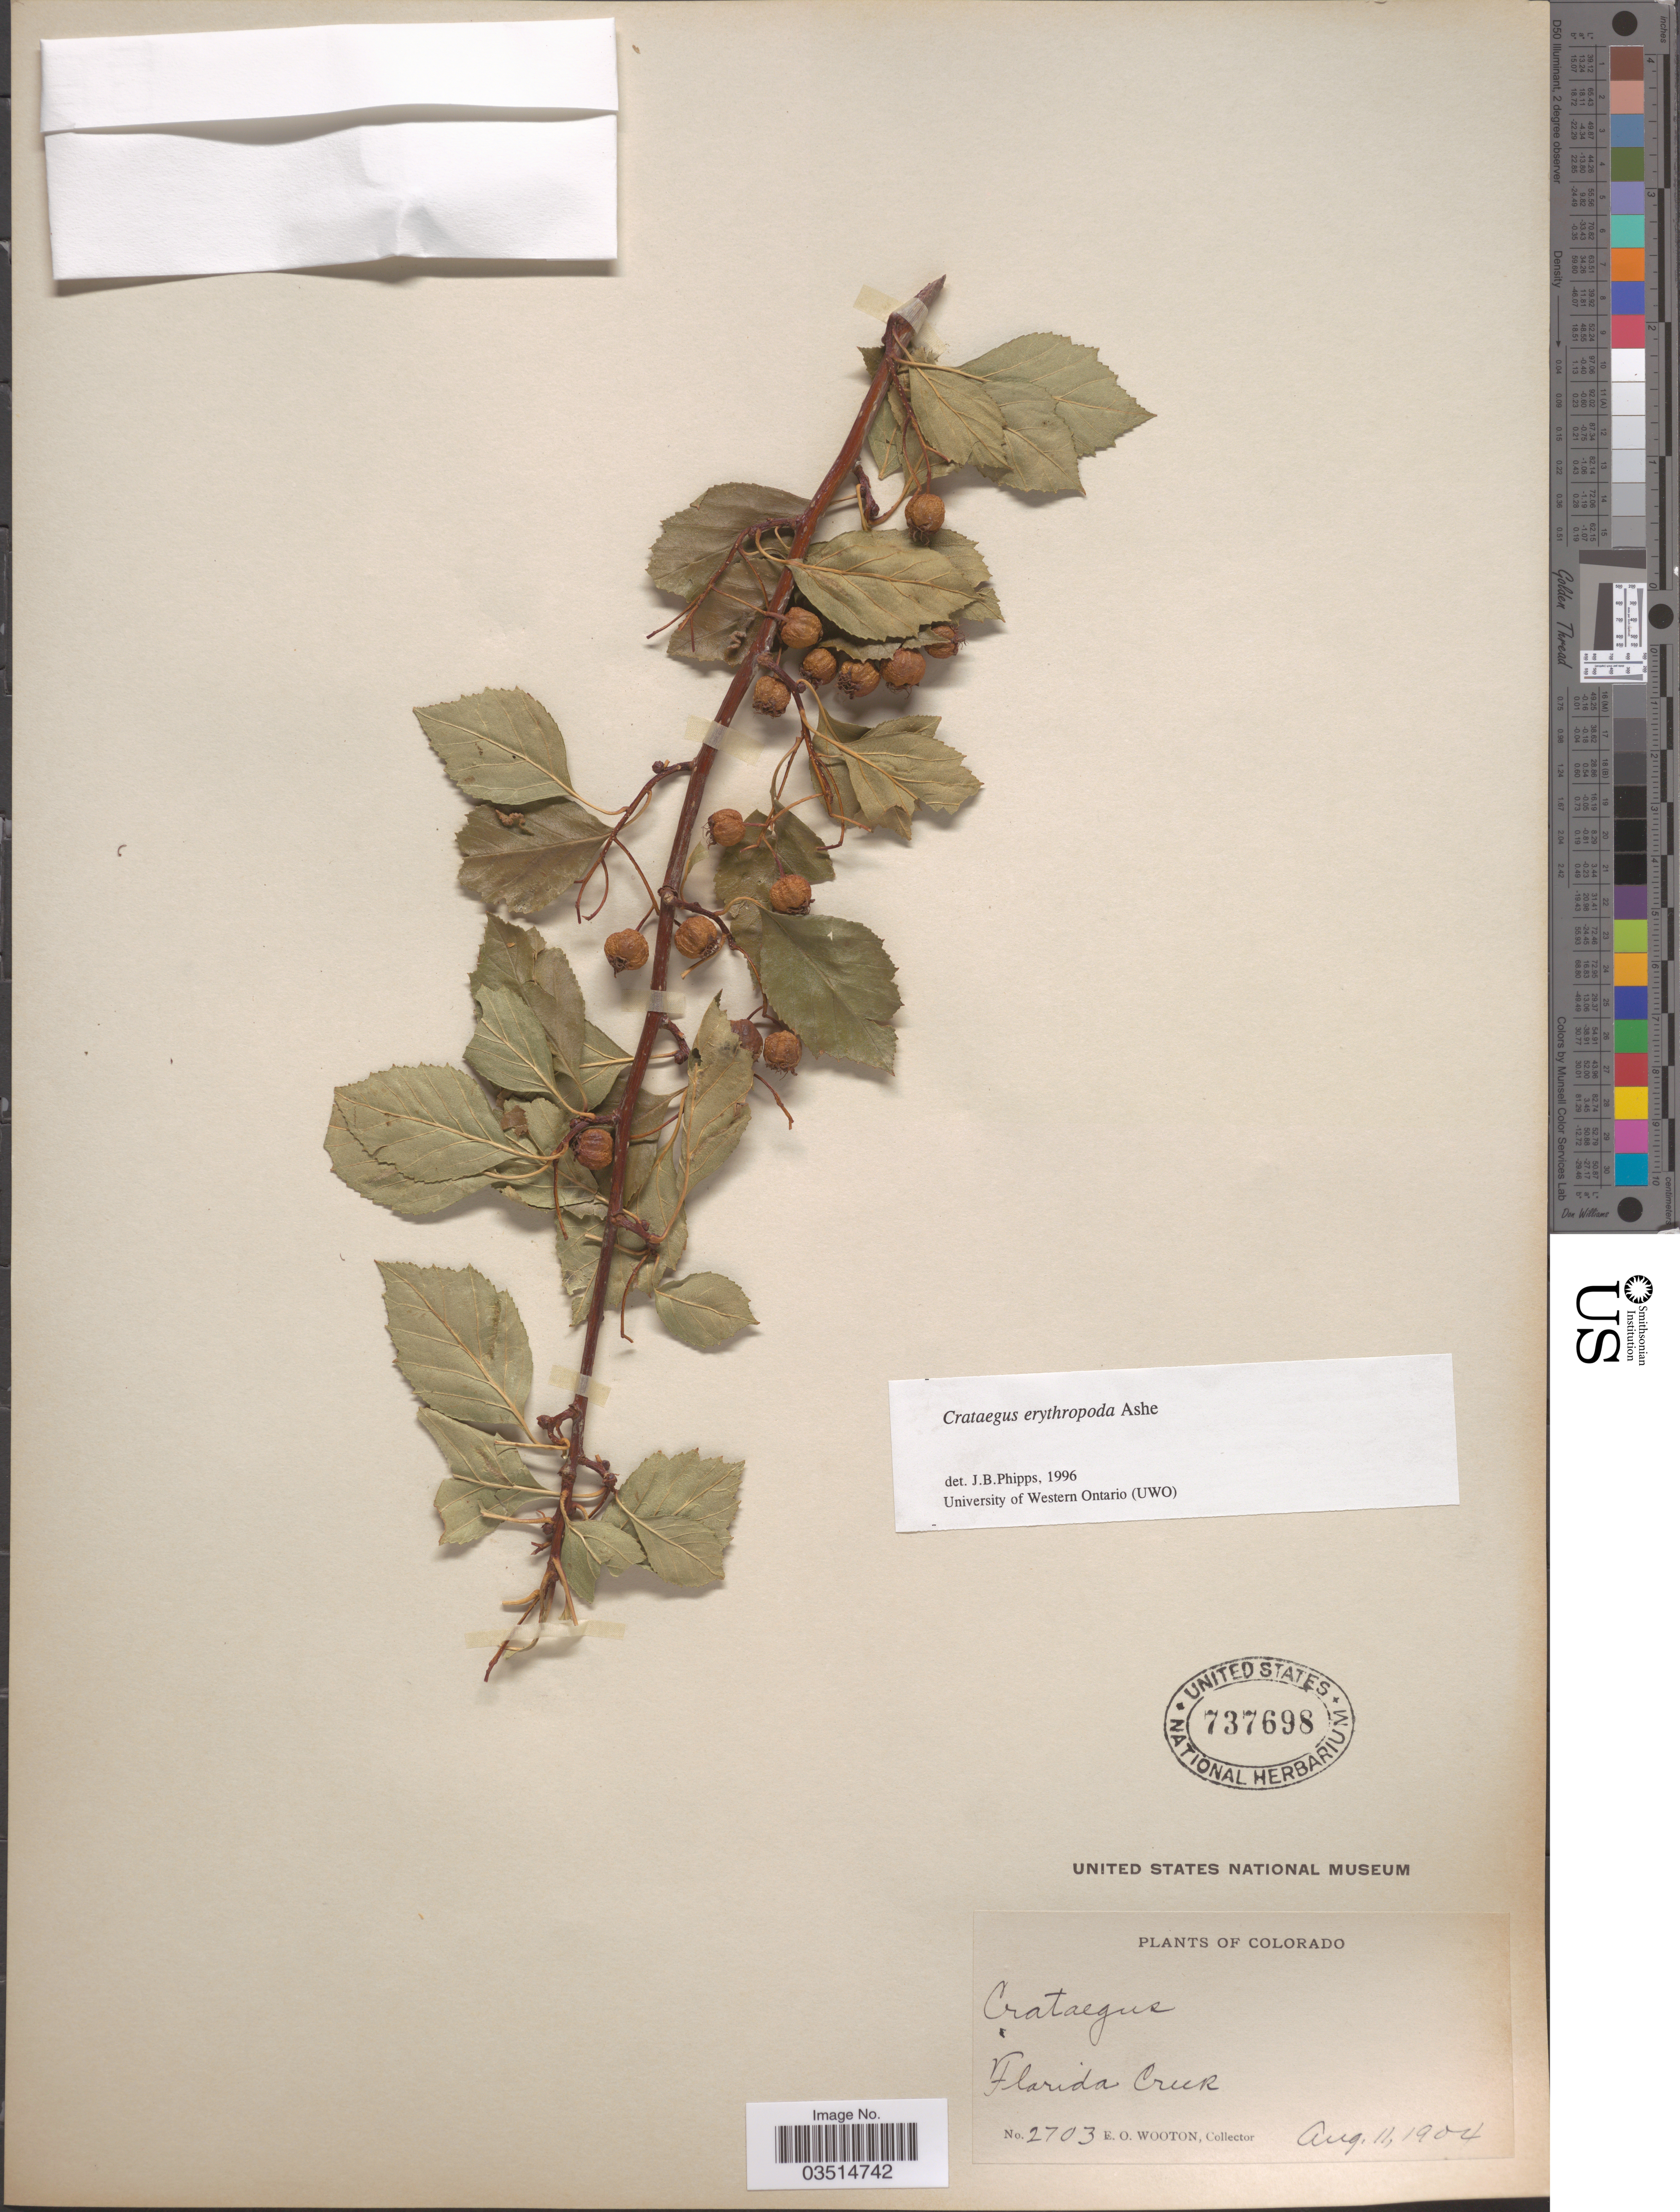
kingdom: Plantae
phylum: Tracheophyta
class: Magnoliopsida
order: Rosales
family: Rosaceae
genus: Crataegus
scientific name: Crataegus erythropoda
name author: Ashe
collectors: E. O. Wooton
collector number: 2703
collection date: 1904-08-11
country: United States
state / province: Colorado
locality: Florida Creek.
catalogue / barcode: US 737698